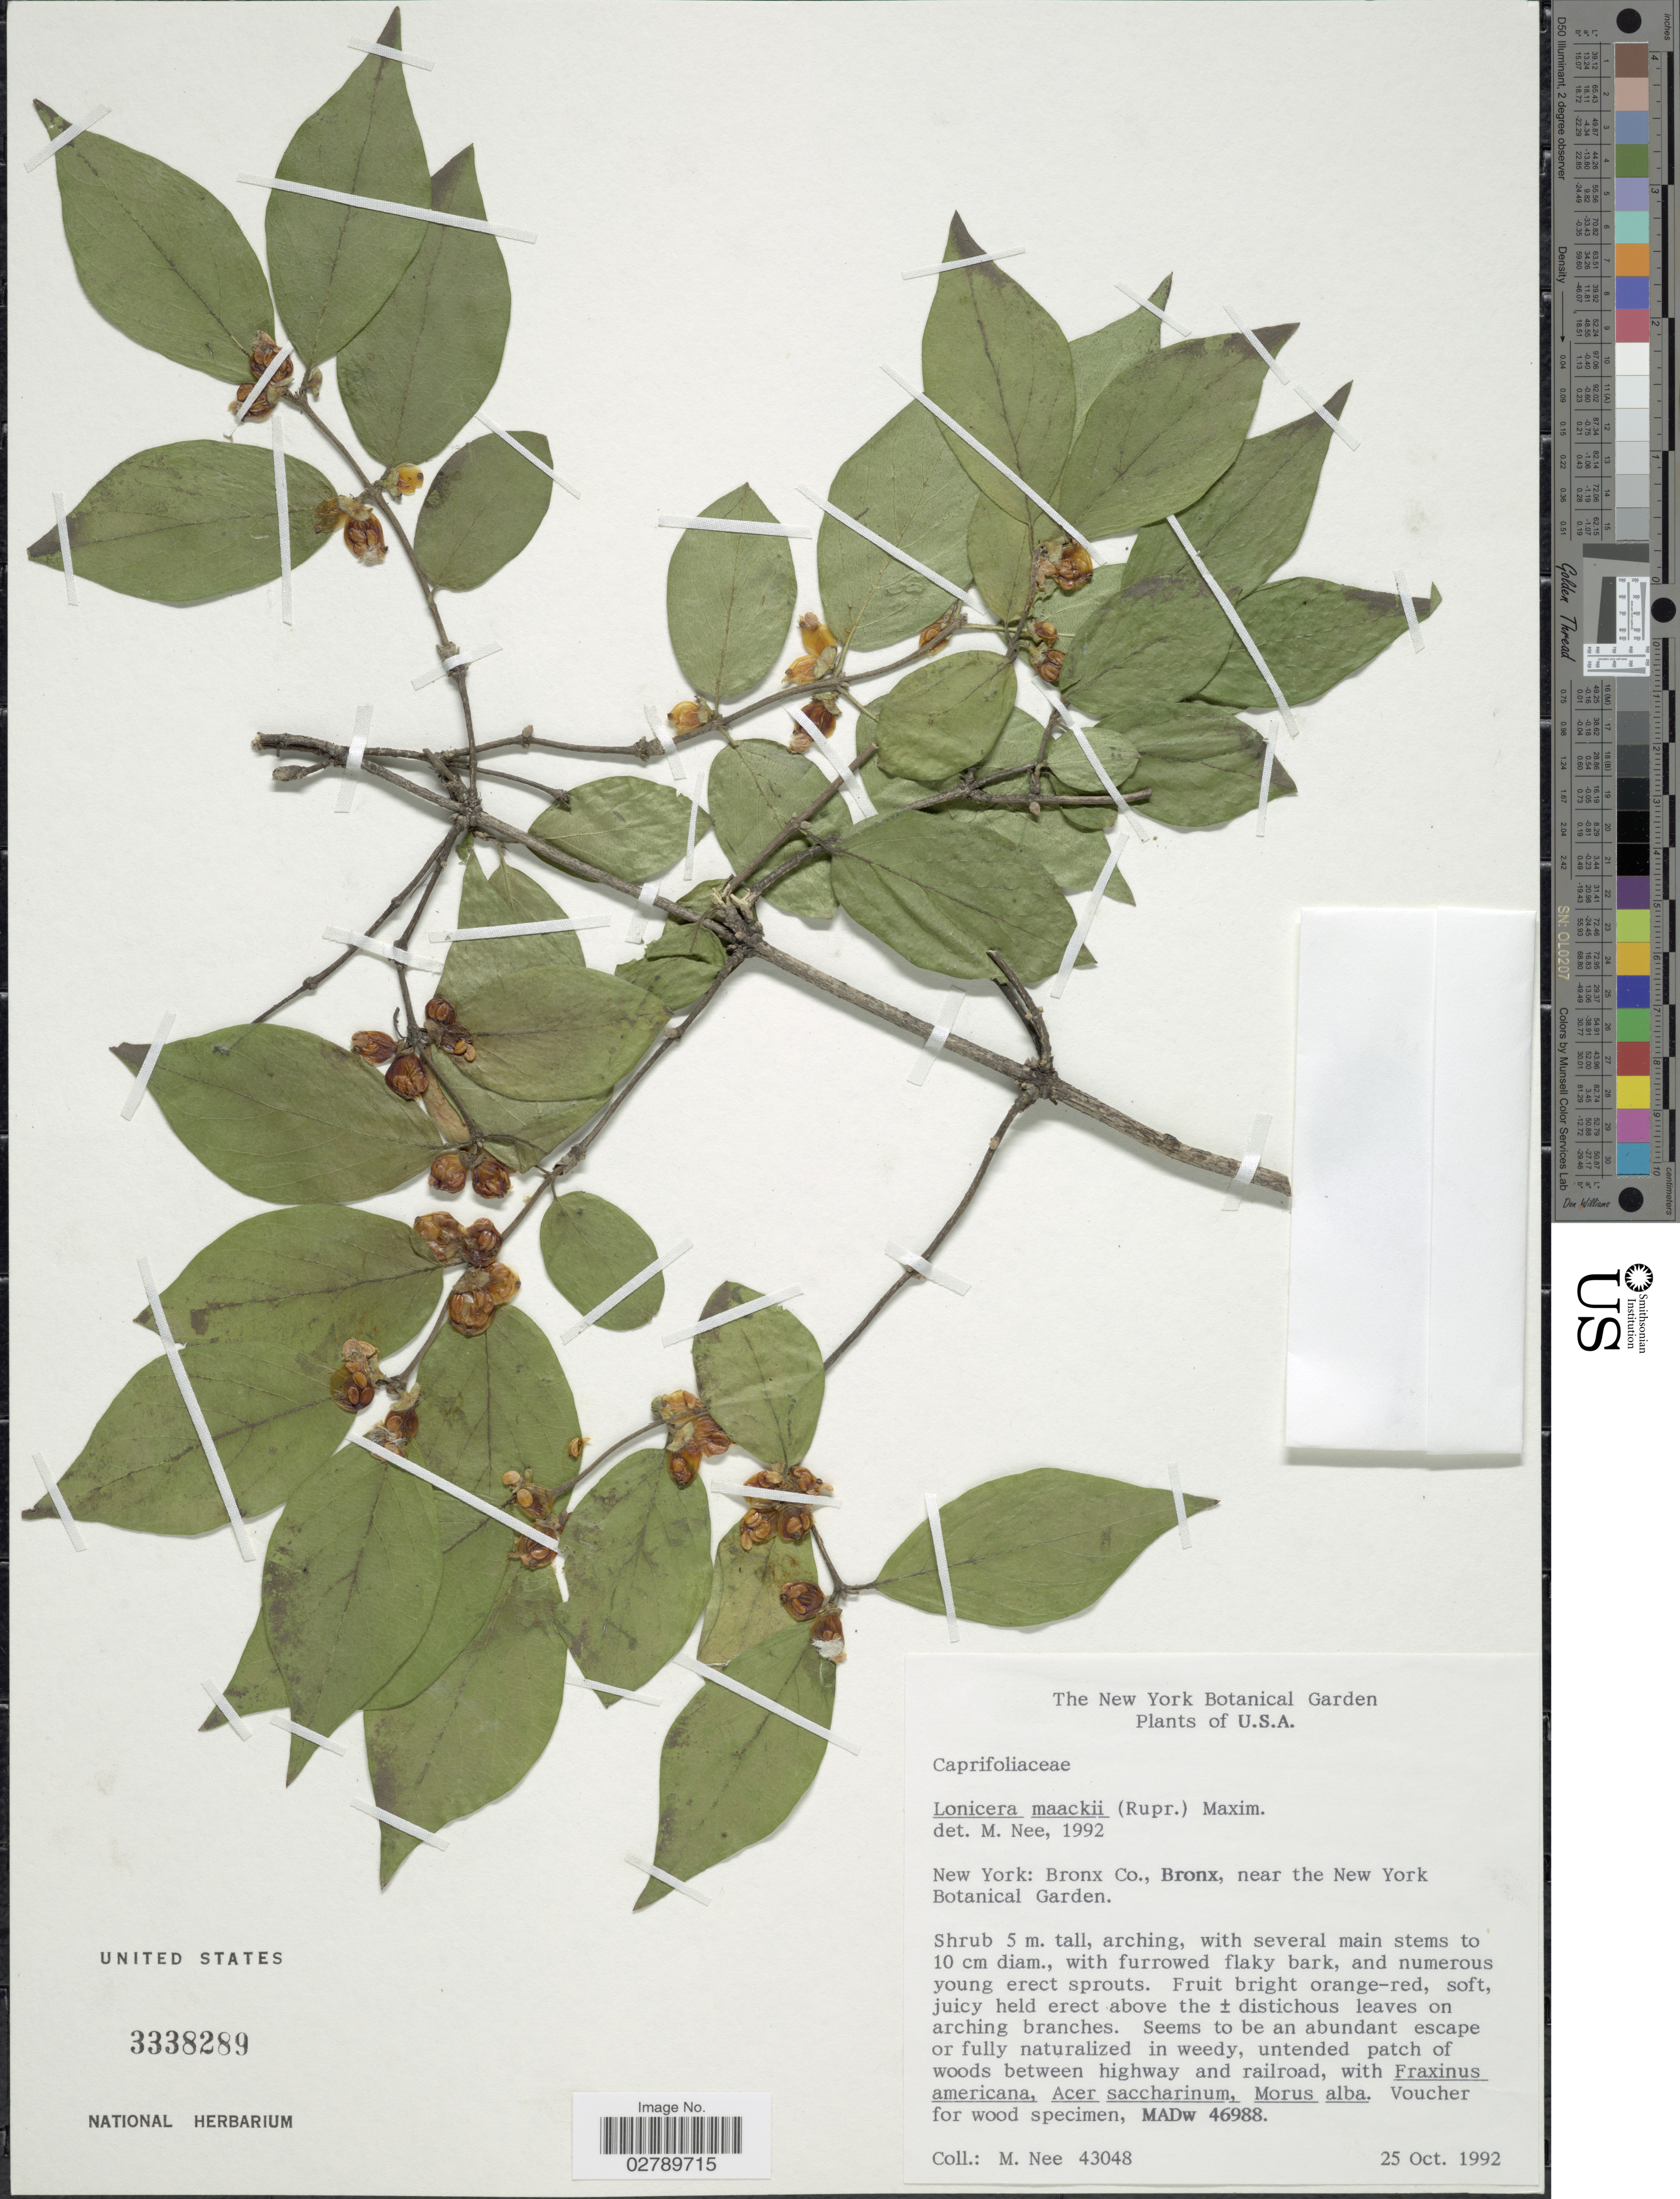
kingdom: Plantae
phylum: Tracheophyta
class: Magnoliopsida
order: Dipsacales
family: Caprifoliaceae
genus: Lonicera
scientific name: Lonicera maackii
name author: (Rupr.) Maxim.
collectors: M. Nee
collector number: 43048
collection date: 1992-10-25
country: United States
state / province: New York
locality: Bronx Co., Bronx, near the New York Botanical Garden.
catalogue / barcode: US 3338289